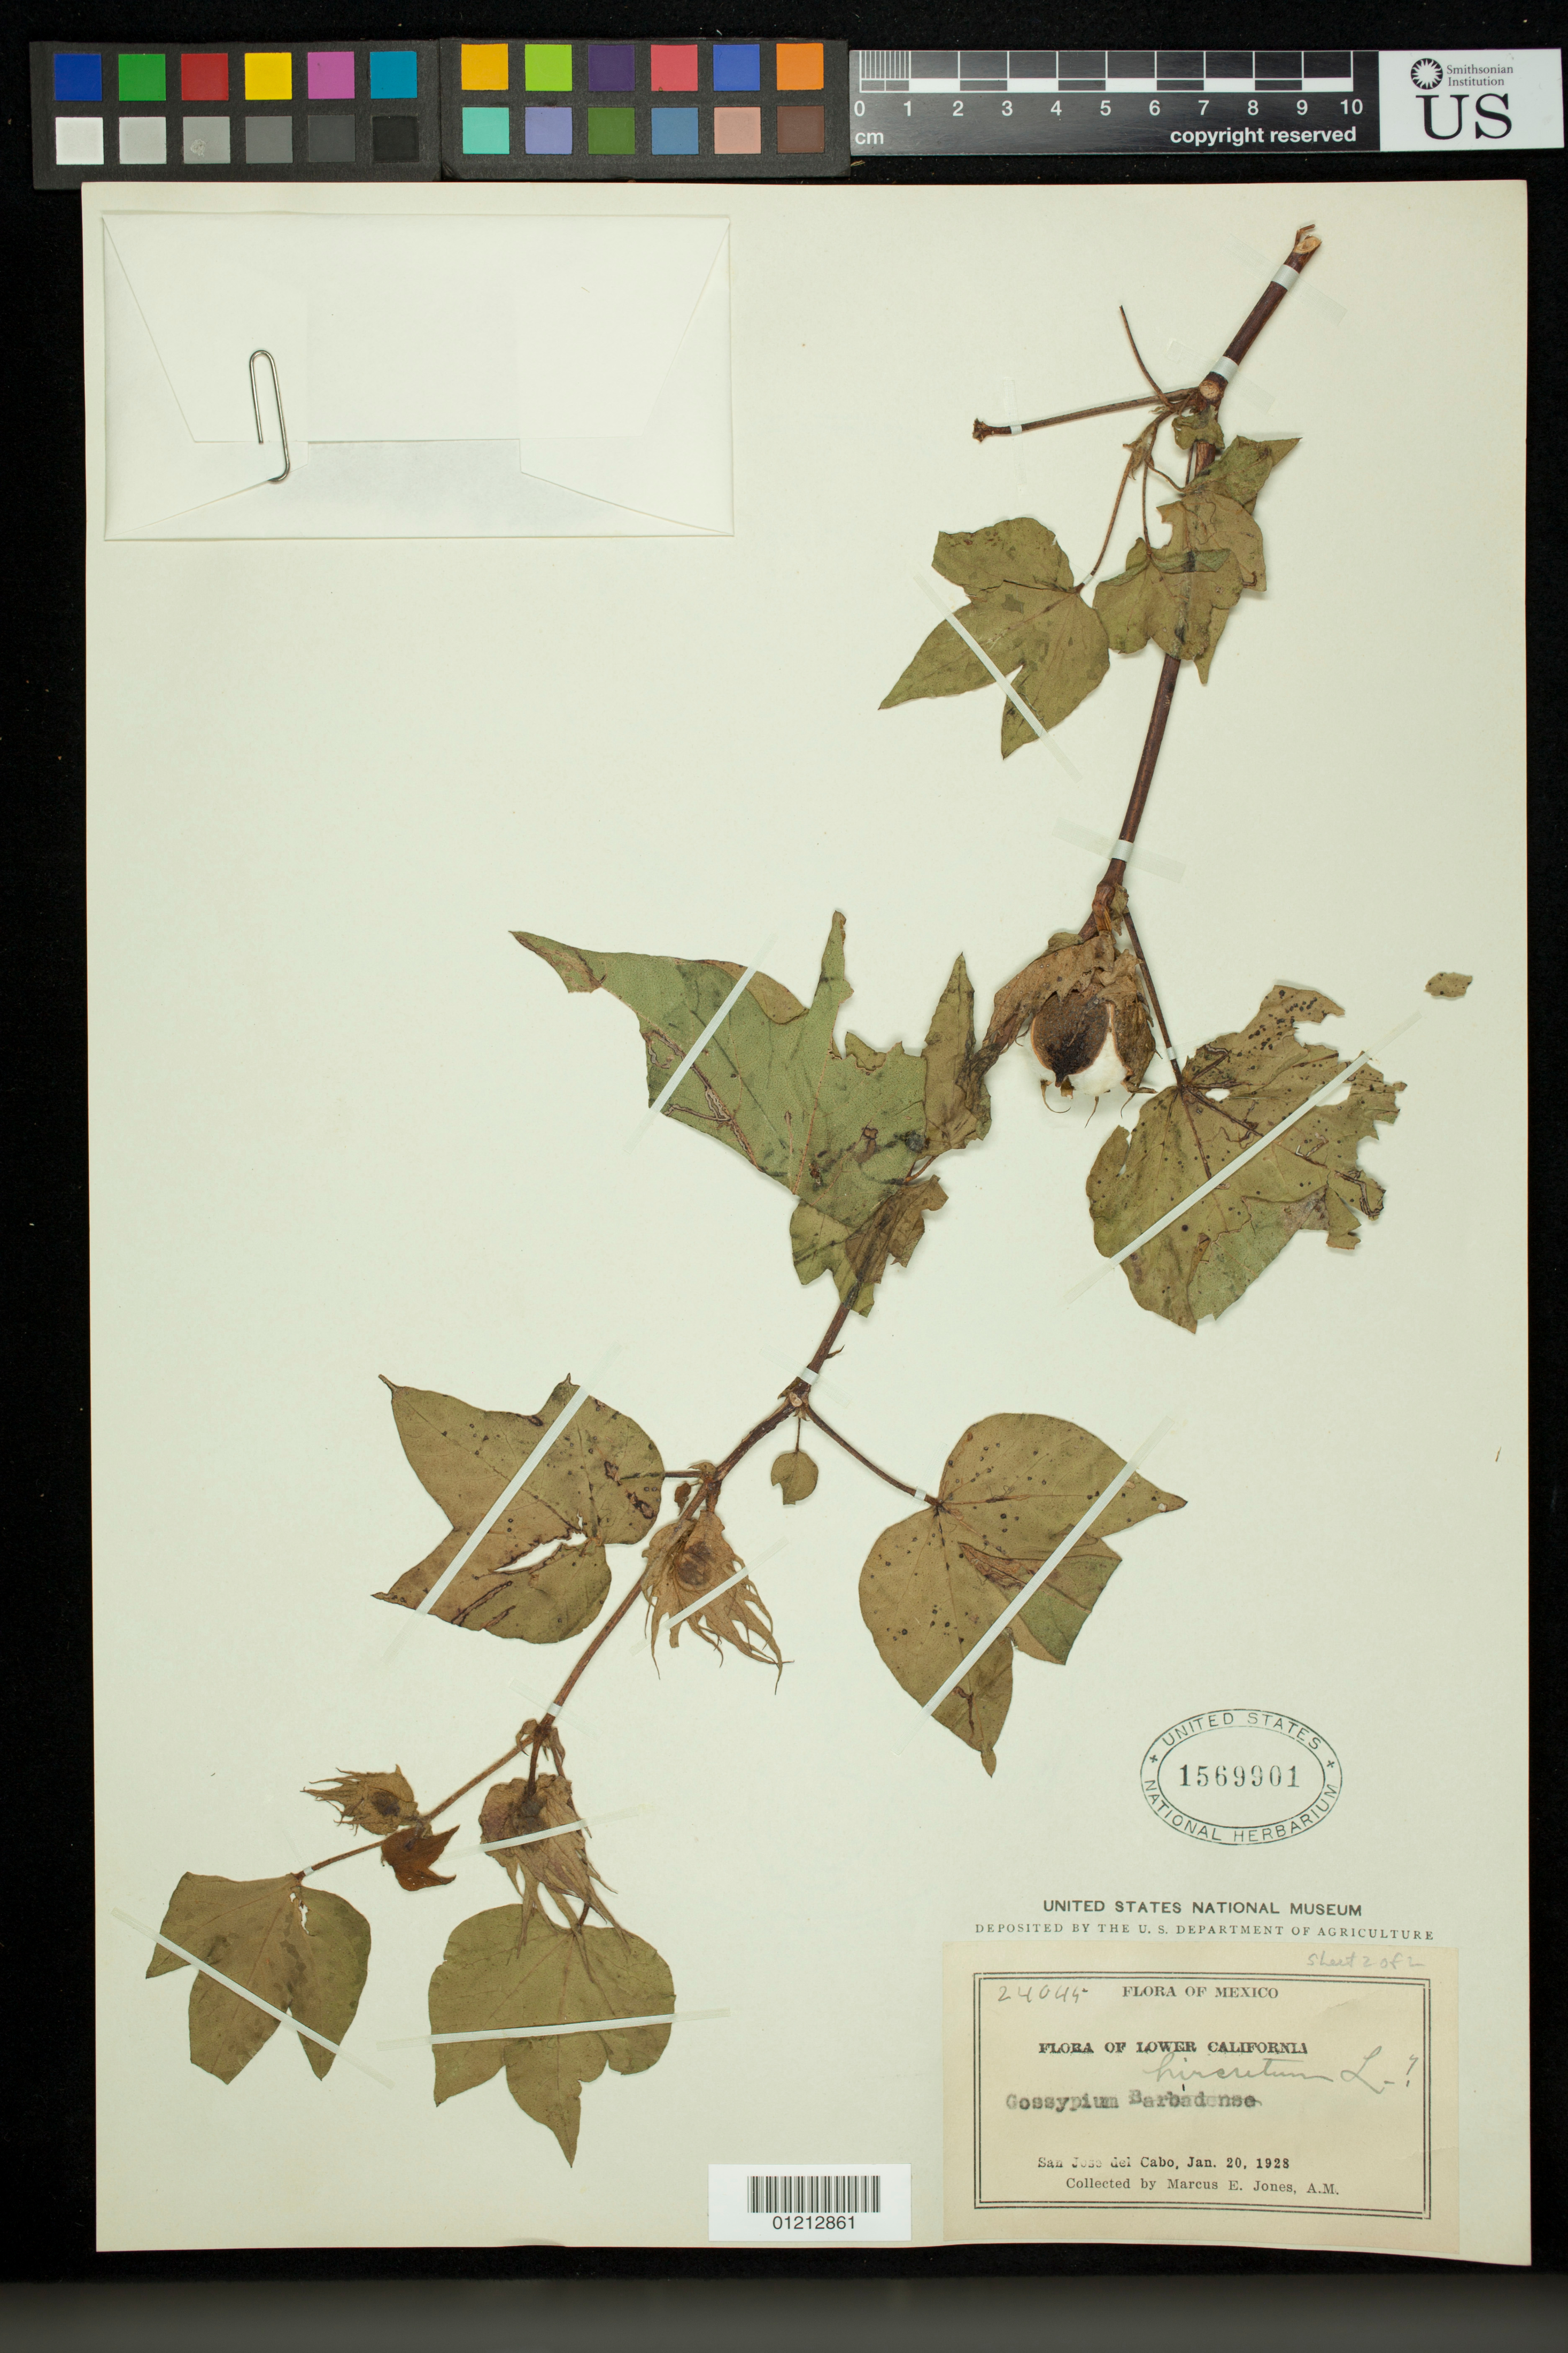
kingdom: Plantae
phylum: Tracheophyta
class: Magnoliopsida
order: Malvales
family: Malvaceae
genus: Gossypium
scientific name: Gossypium hirsutum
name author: L.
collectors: M. E. Jones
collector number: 24045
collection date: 1928-01-20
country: Mexico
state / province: Baja California Sur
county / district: San Jose del Cabo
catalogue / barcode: US 1569901